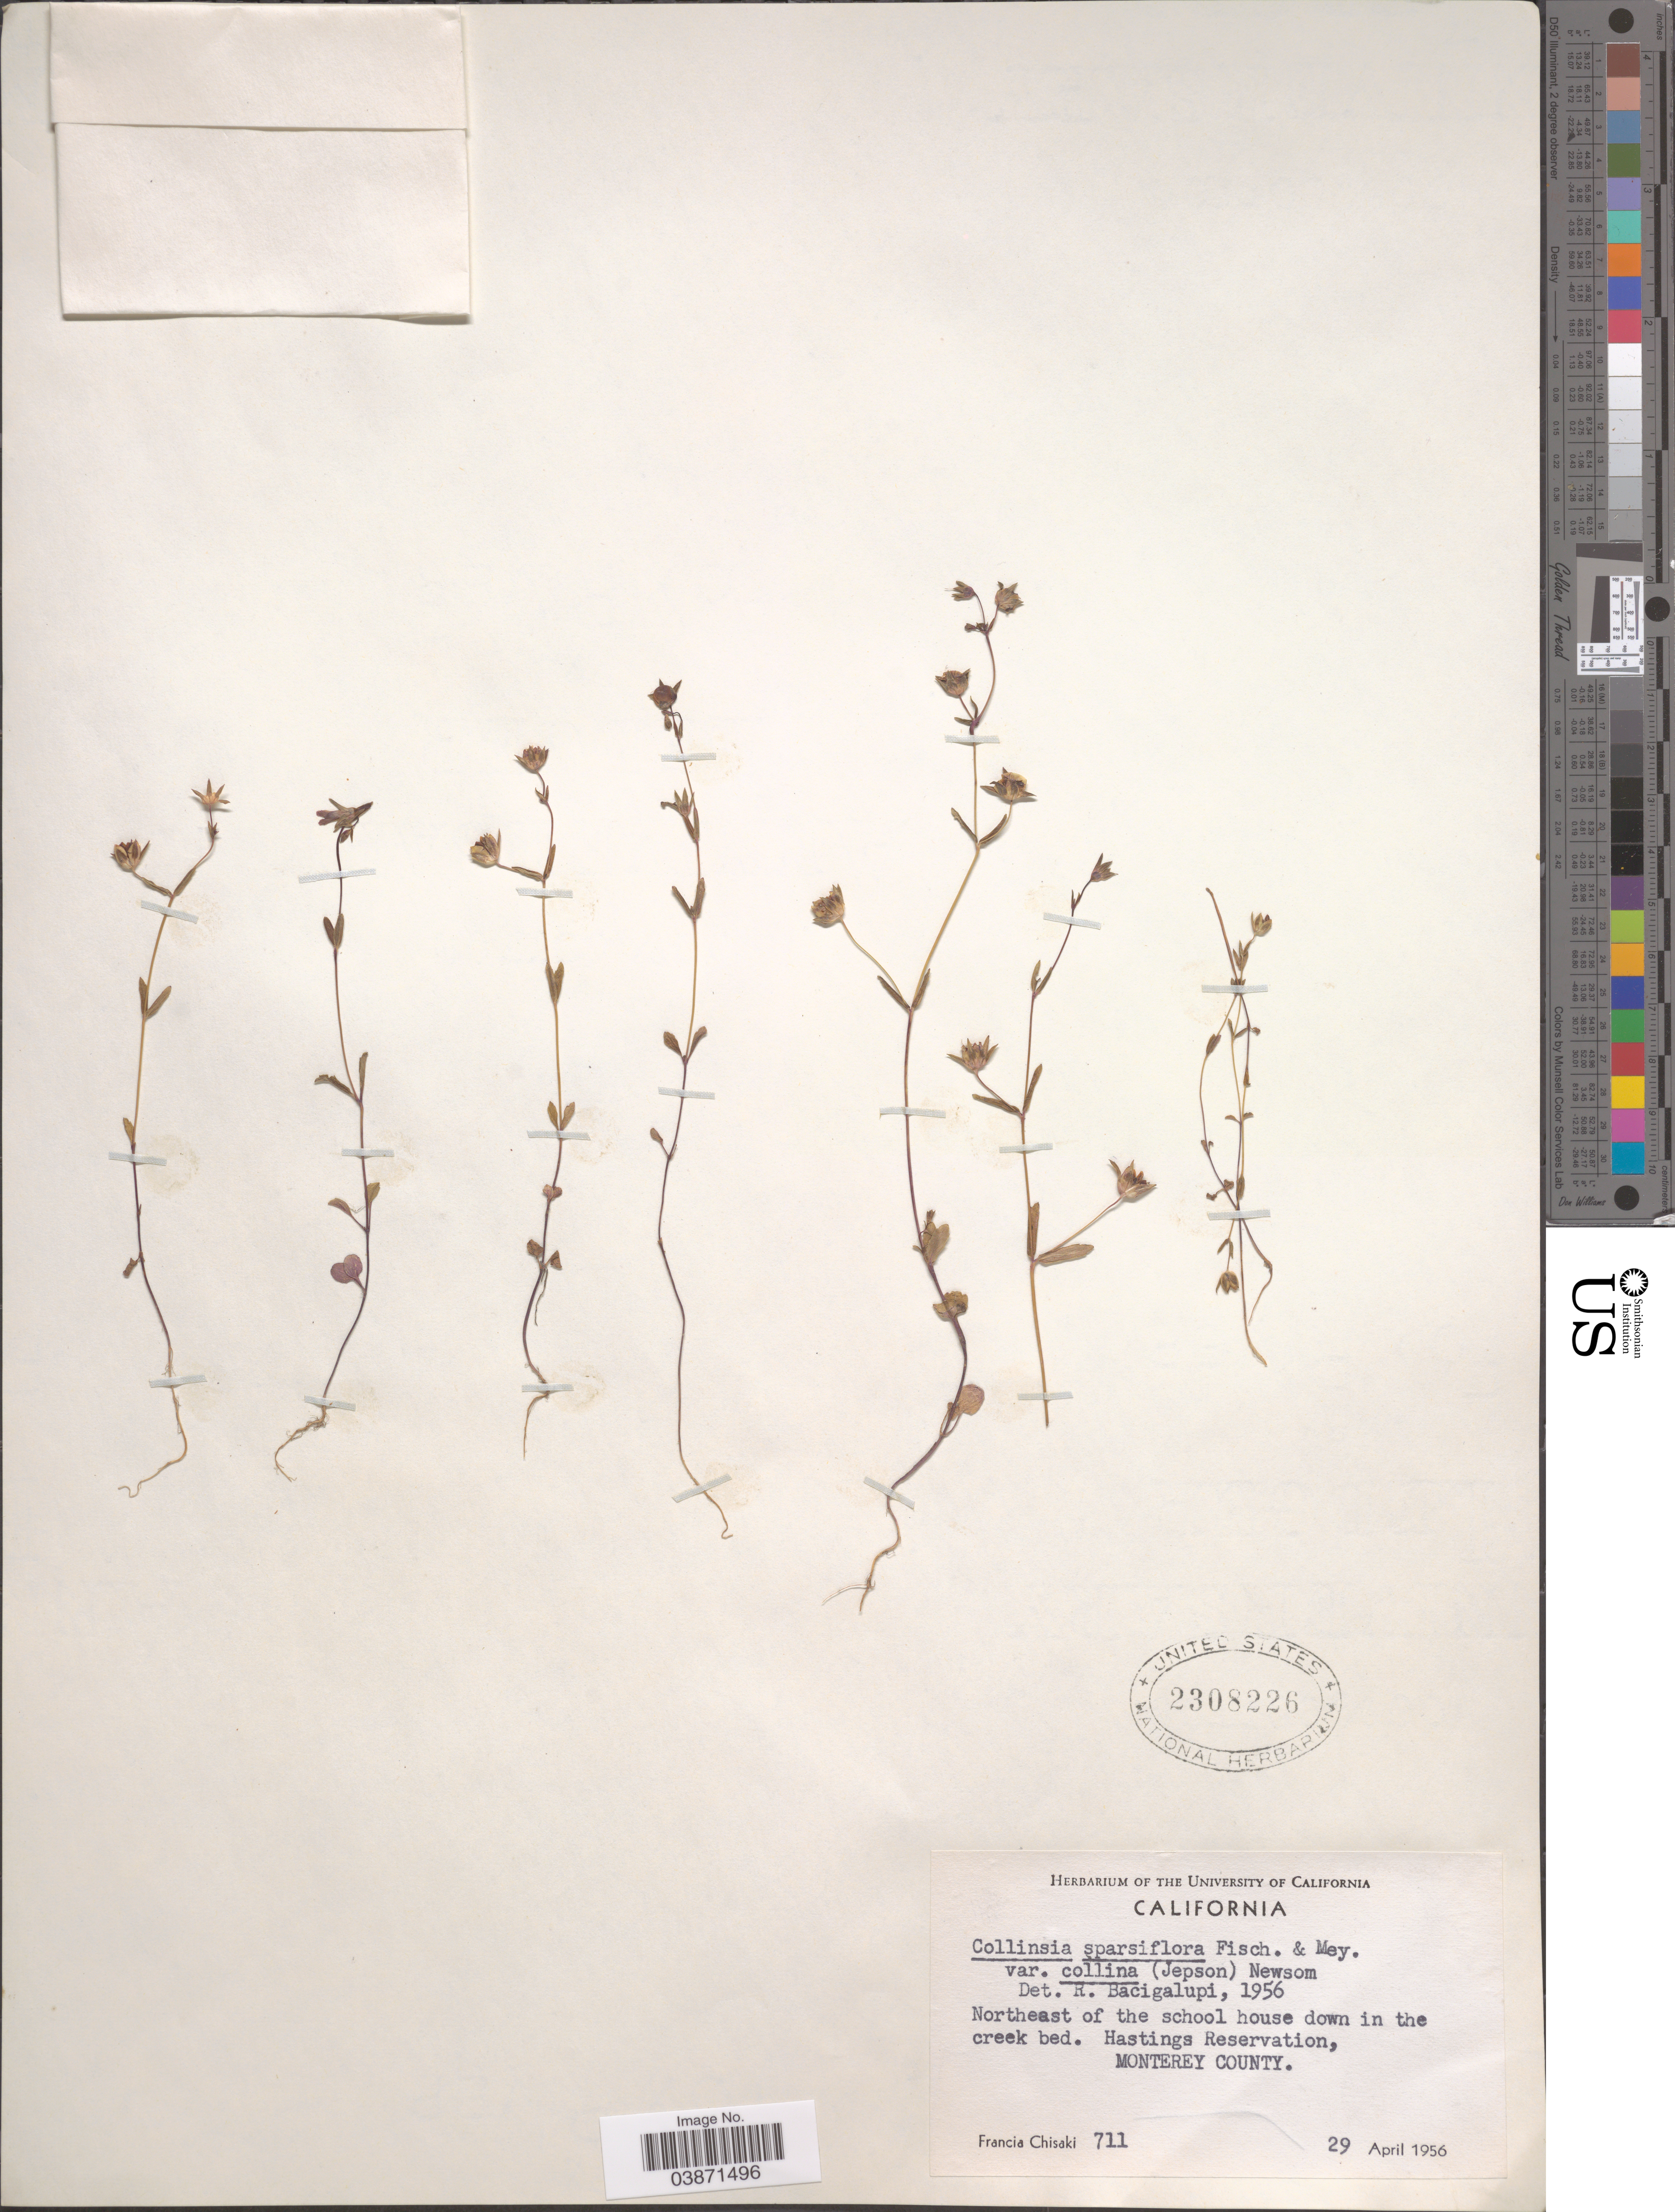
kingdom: Plantae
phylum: Tracheophyta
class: Magnoliopsida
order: Lamiales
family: Plantaginaceae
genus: Collinsia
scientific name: Collinsia sparsiflora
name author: Fisch. & C.A. Mey.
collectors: F. Chisaki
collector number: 711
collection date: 1956-04-29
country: United States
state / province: California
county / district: Monterey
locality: Northeast of the school house down in the creek bed. Hastings Reservation, Monterey County.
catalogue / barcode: US 2308226